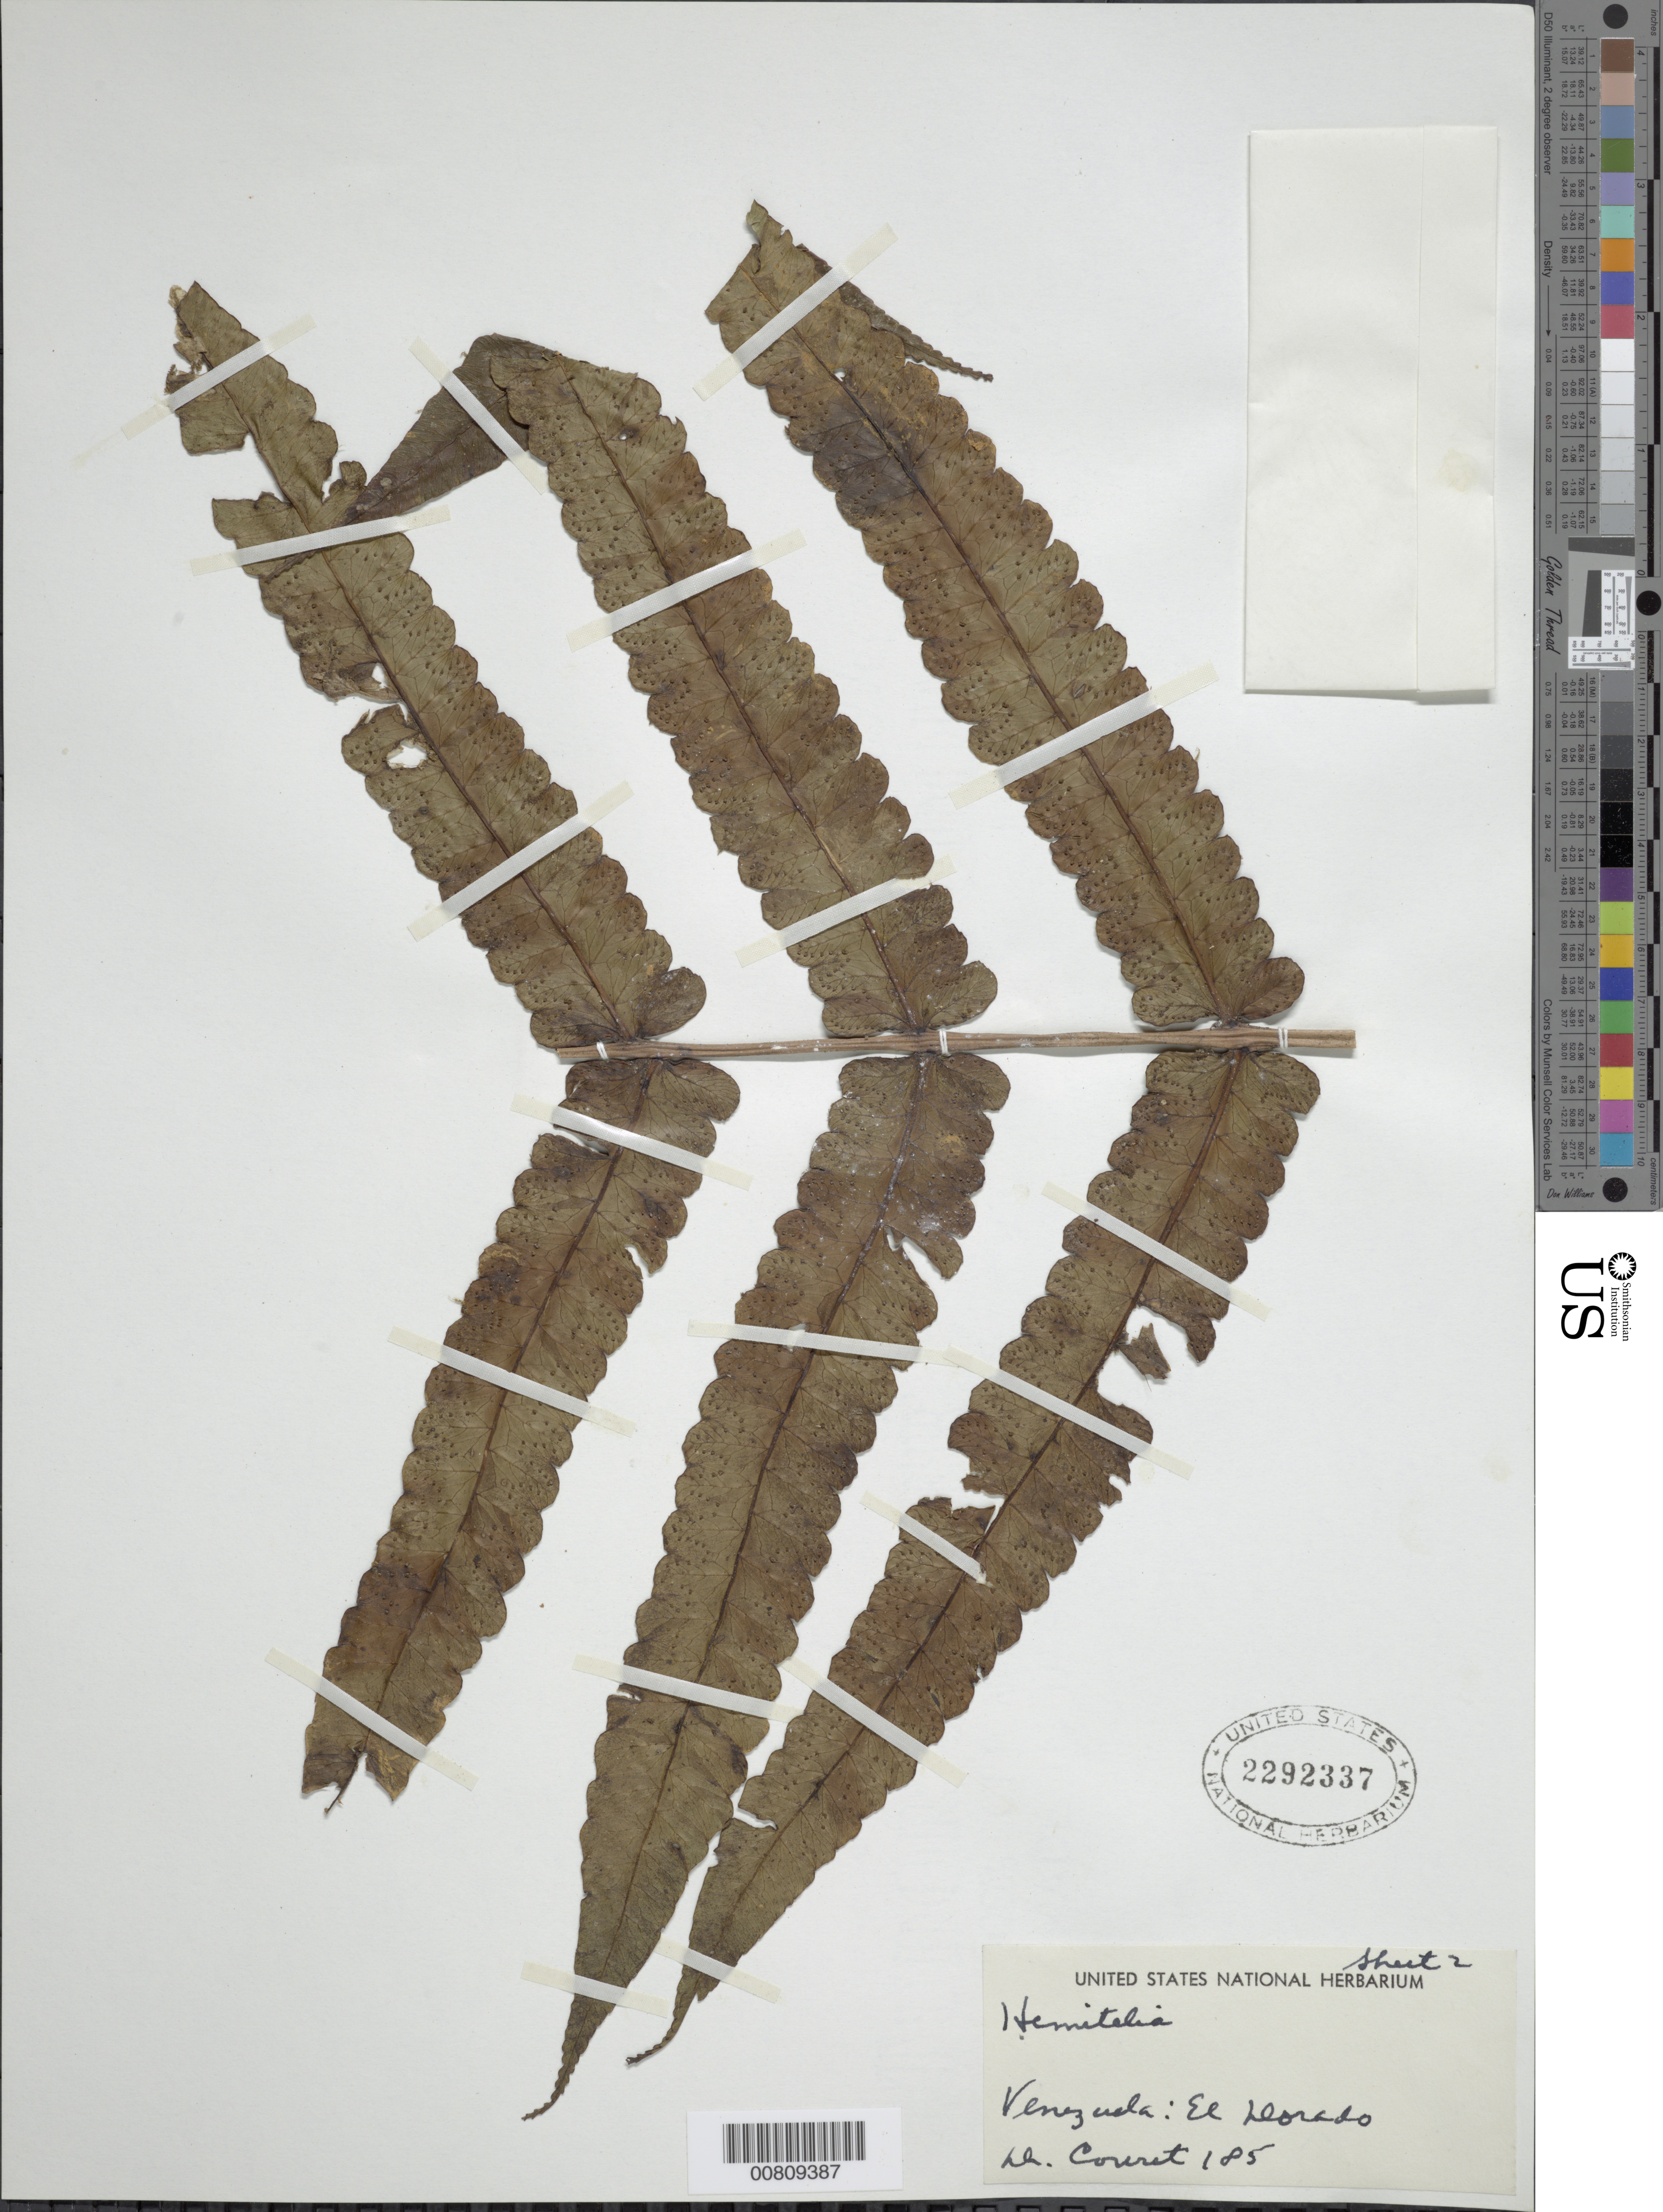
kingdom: Plantae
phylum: Tracheophyta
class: Polypodiopsida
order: Cyatheales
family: Cyatheaceae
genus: Cyathea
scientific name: Cyathea sp.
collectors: -. Couret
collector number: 185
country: Venezuela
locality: El Dorado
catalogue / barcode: US 2292337